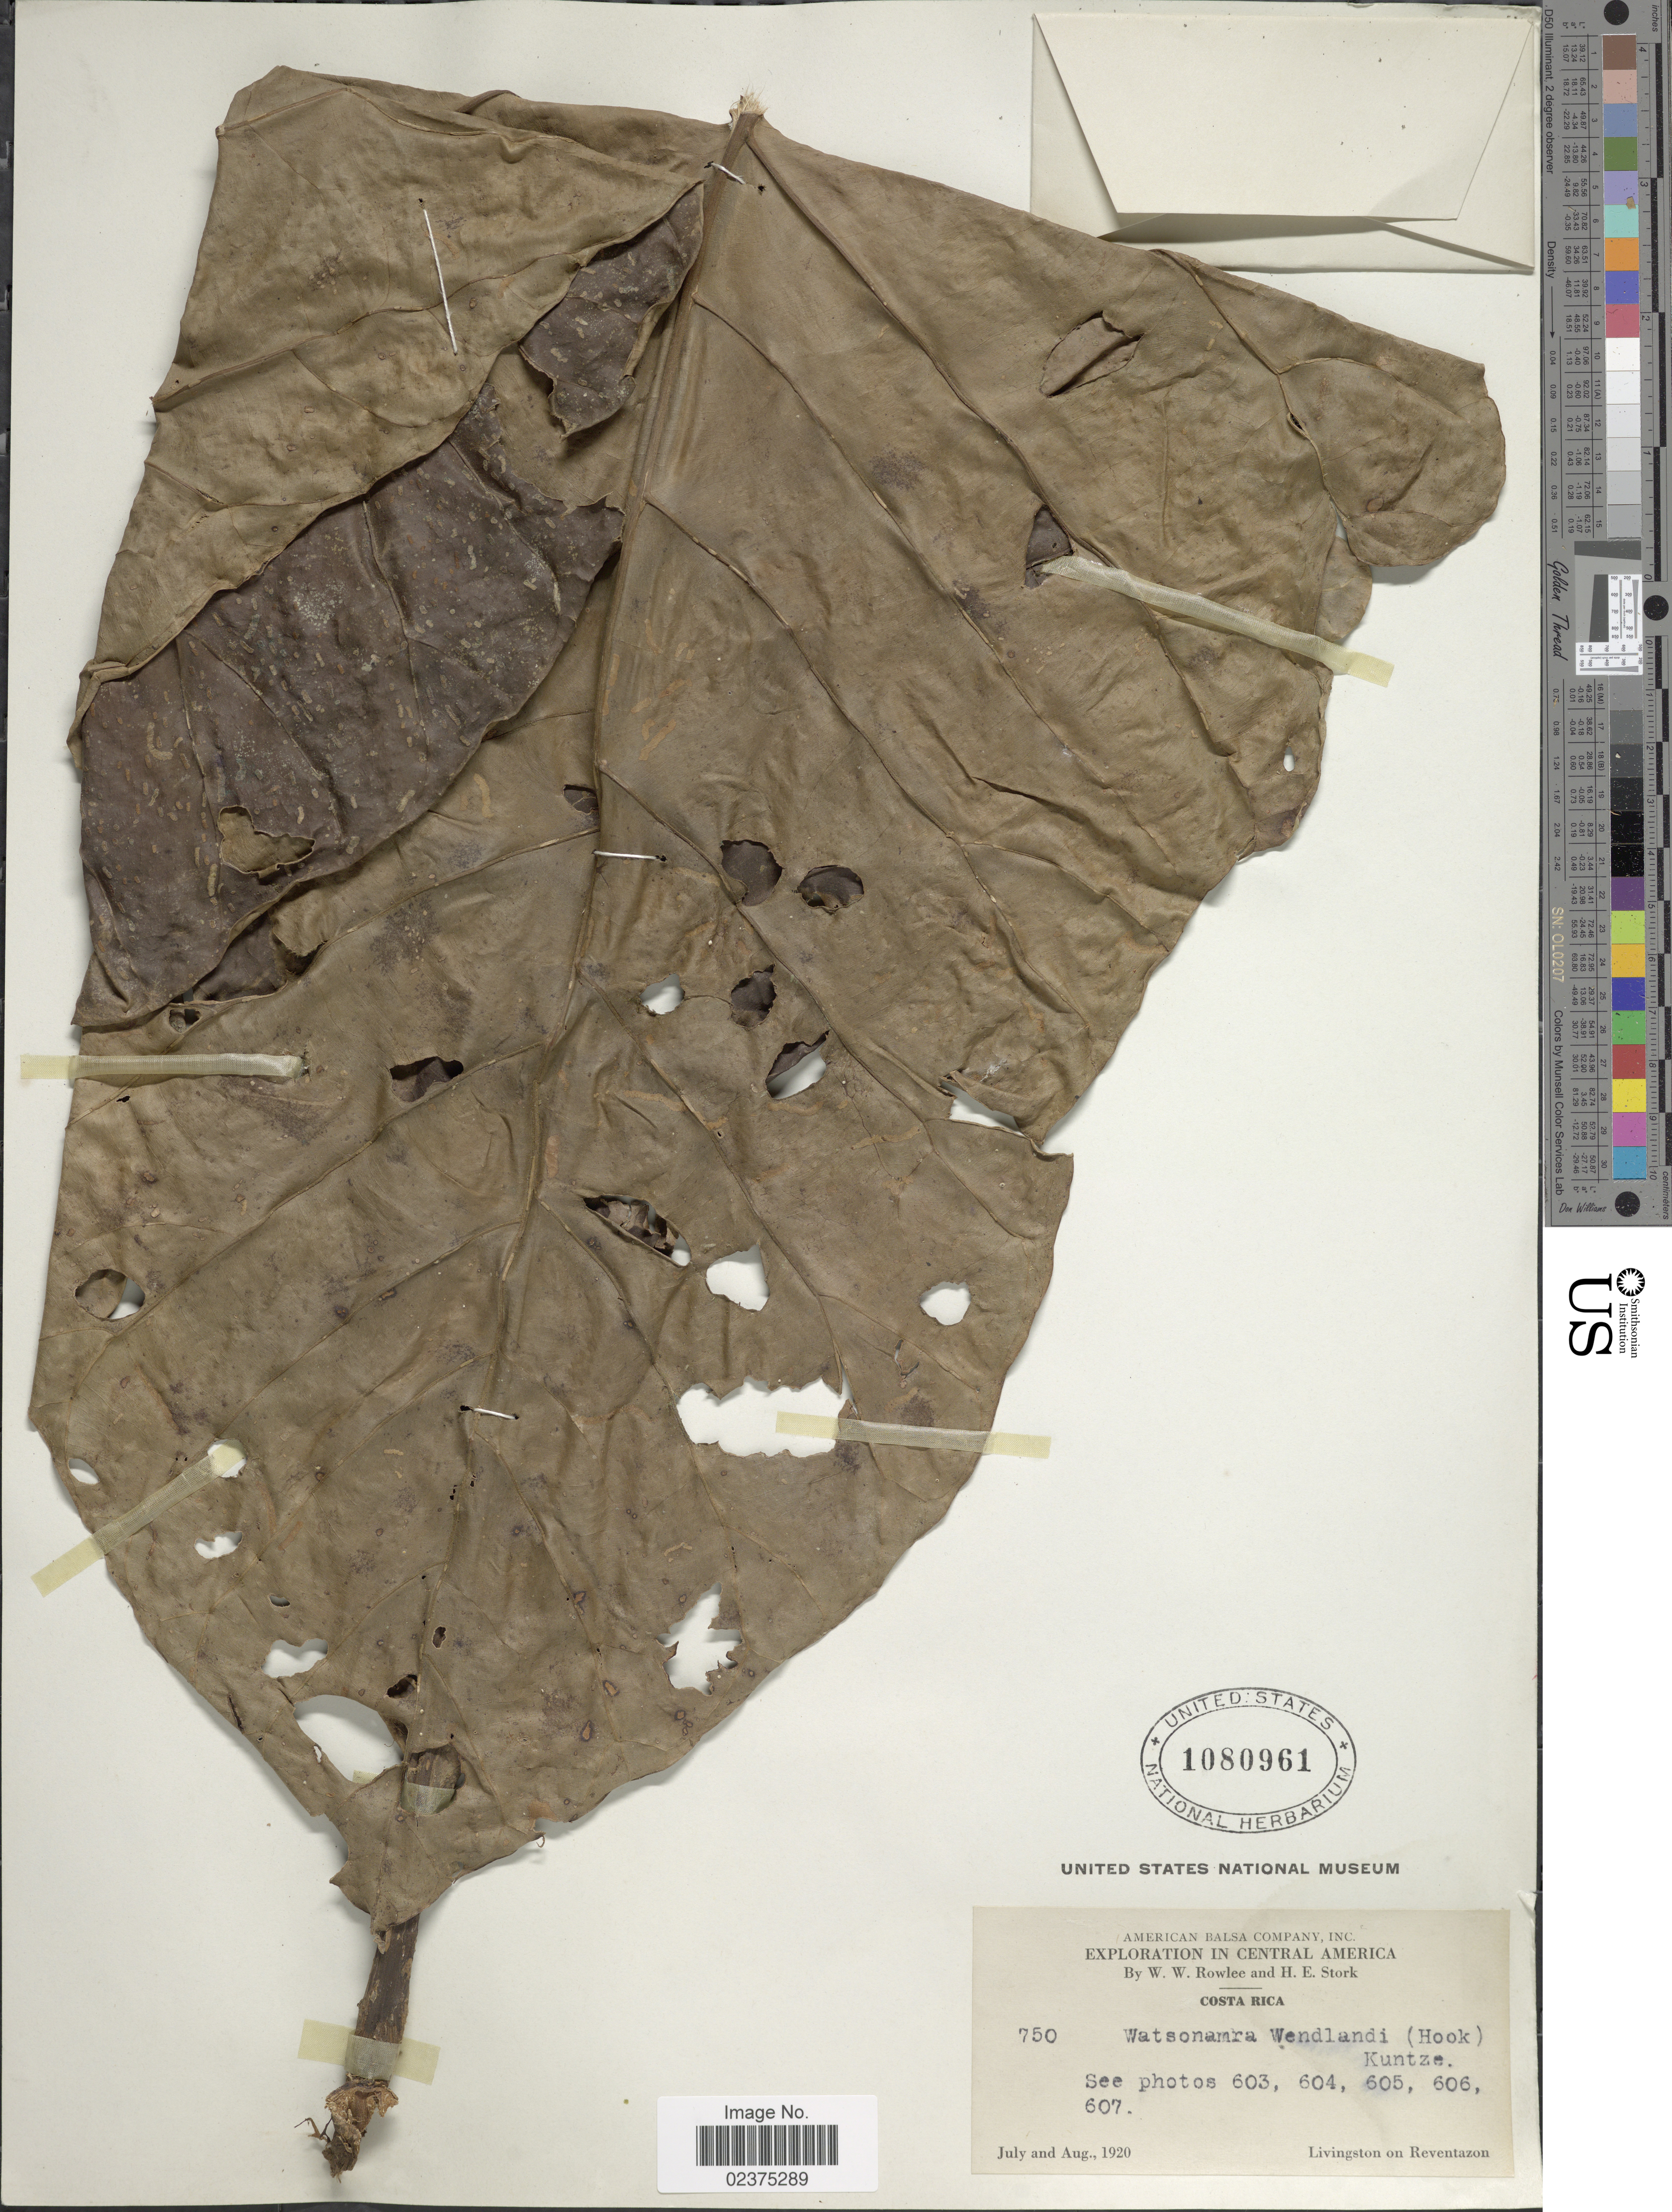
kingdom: Plantae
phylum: Tracheophyta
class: Magnoliopsida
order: Gentianales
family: Rubiaceae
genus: Pentagonia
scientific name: Pentagonia donnell-smithii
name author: (Standl.) Standl.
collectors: W. W. Rowlee & H. E. Stork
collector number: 750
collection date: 1920-07/1920-08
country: Costa Rica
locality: Livingston on Reventazon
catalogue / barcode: US 1080961